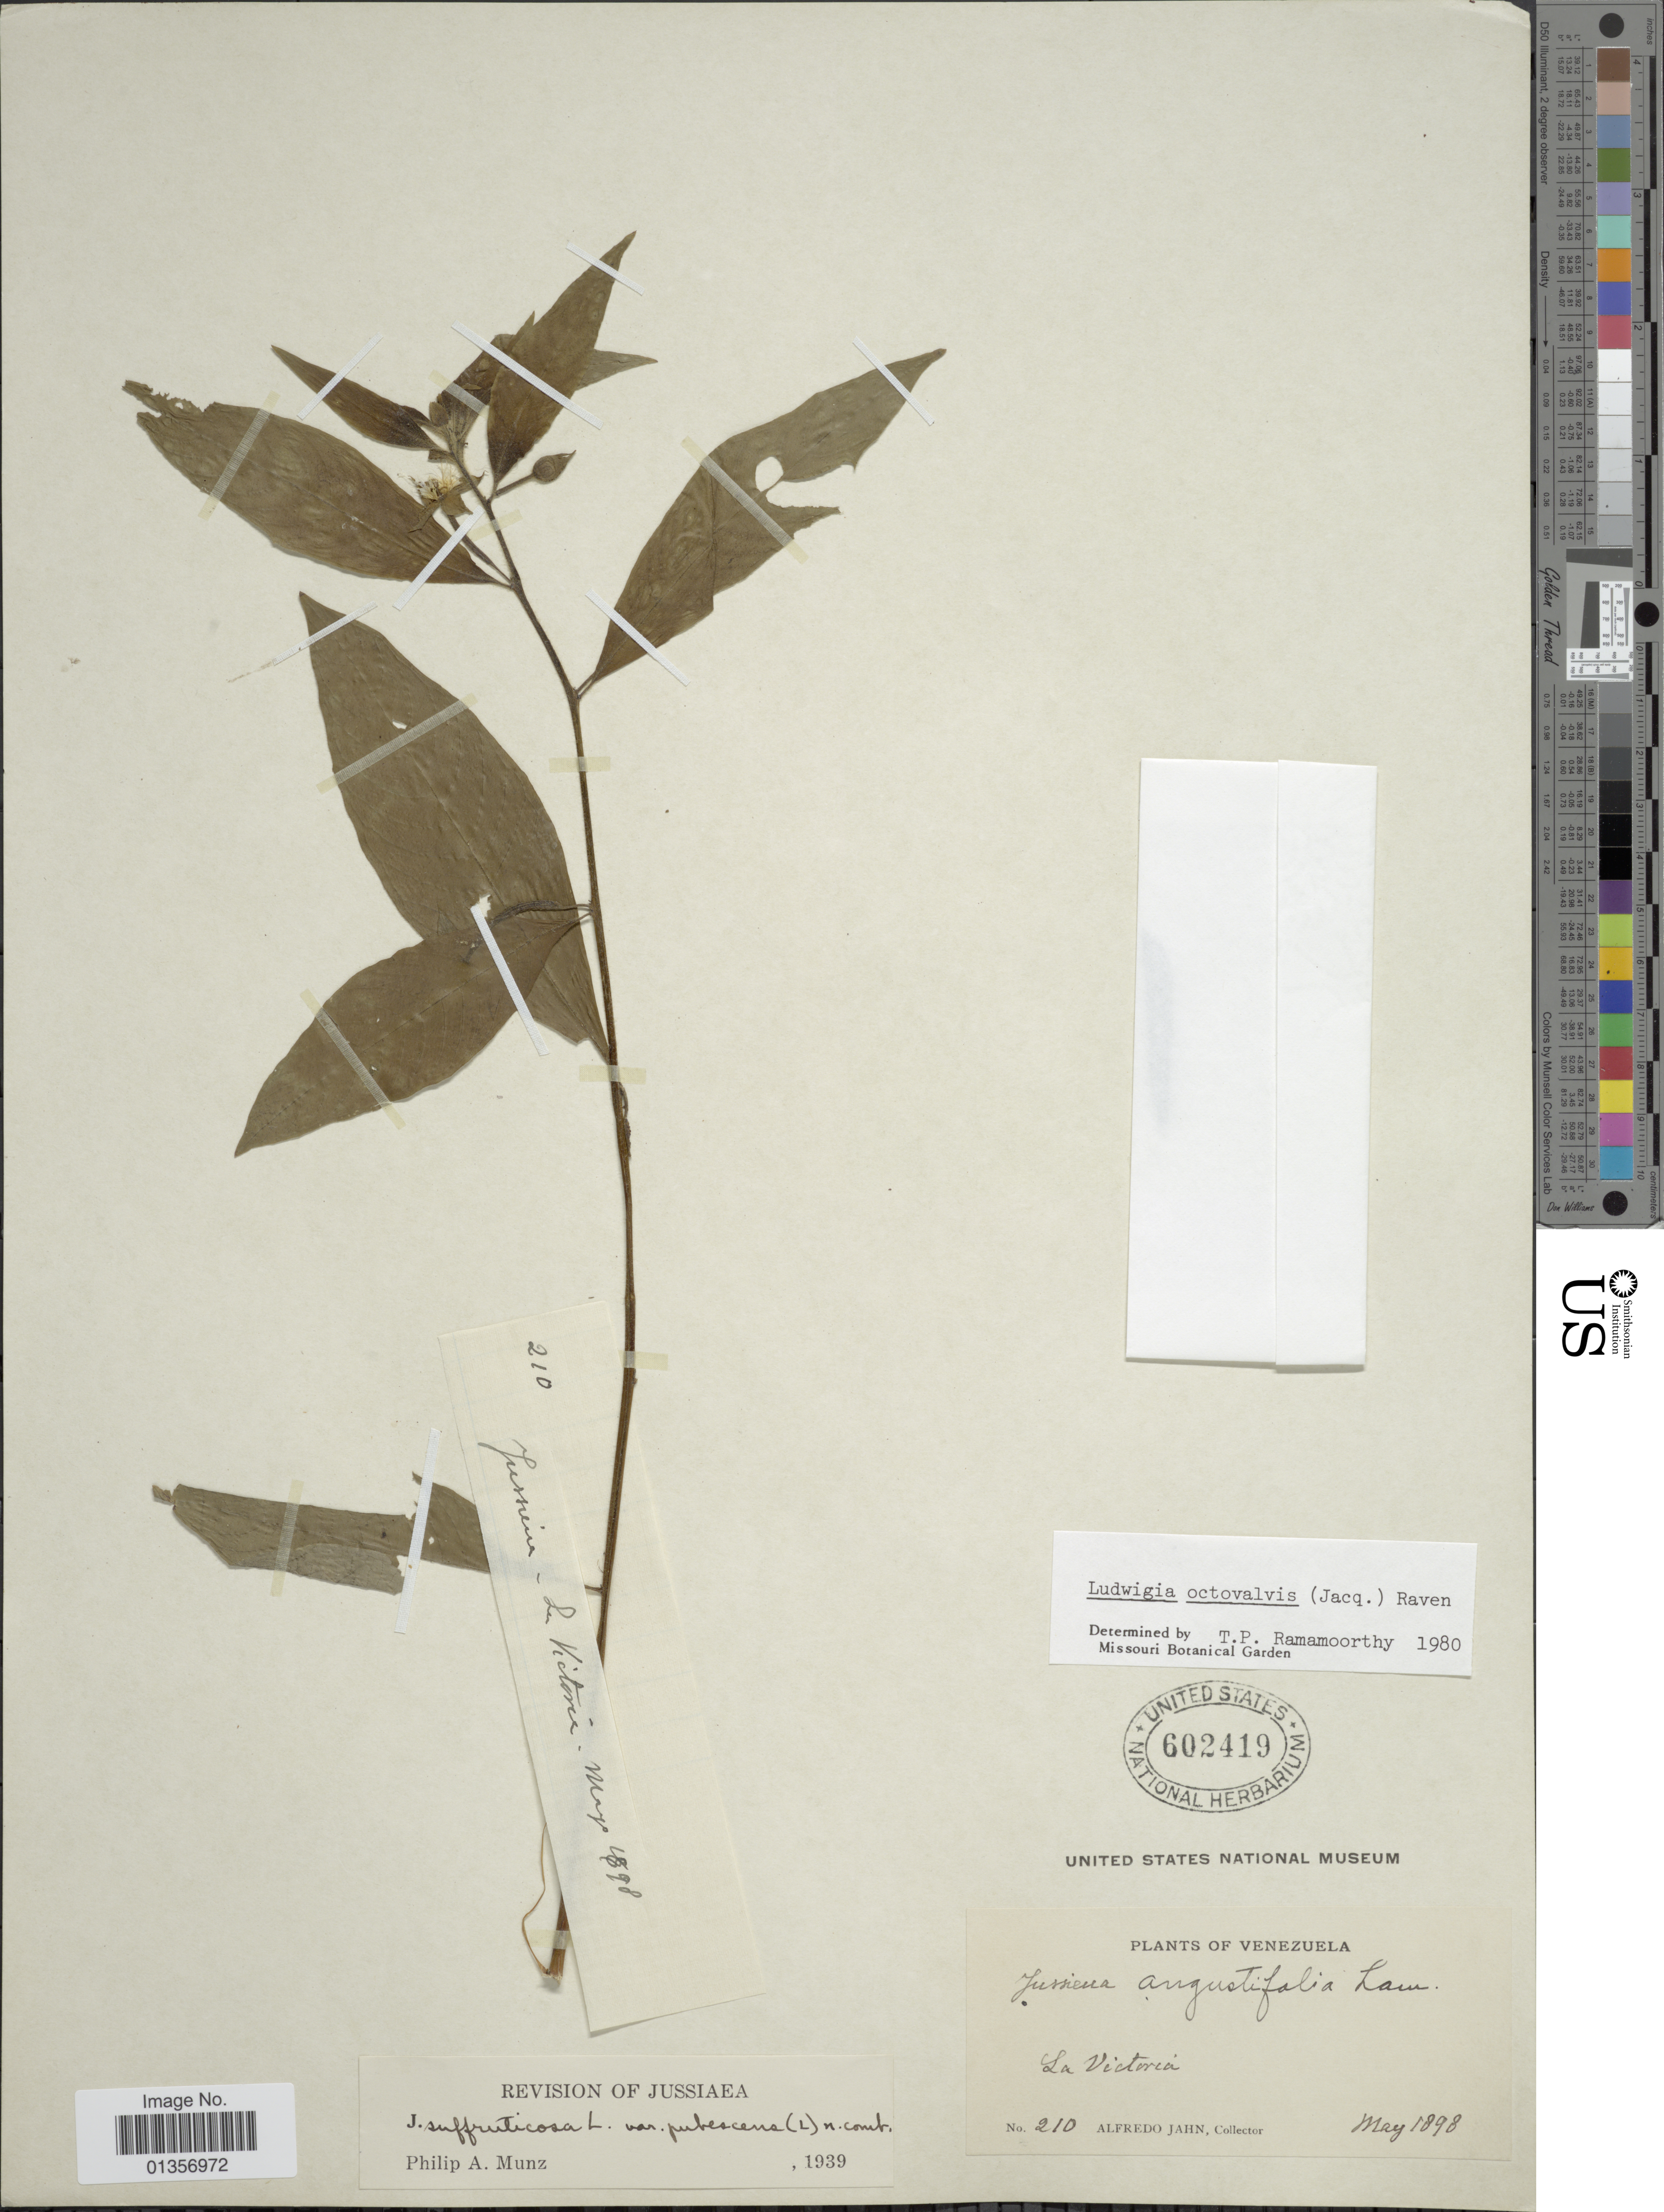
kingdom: Plantae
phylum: Tracheophyta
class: Magnoliopsida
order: Myrtales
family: Onagraceae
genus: Ludwigia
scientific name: Ludwigia octovalvis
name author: (Jacq.) P.H. Raven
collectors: A. Jahn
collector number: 210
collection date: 1898-05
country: Venezuela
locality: La Victoria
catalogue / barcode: US 602419